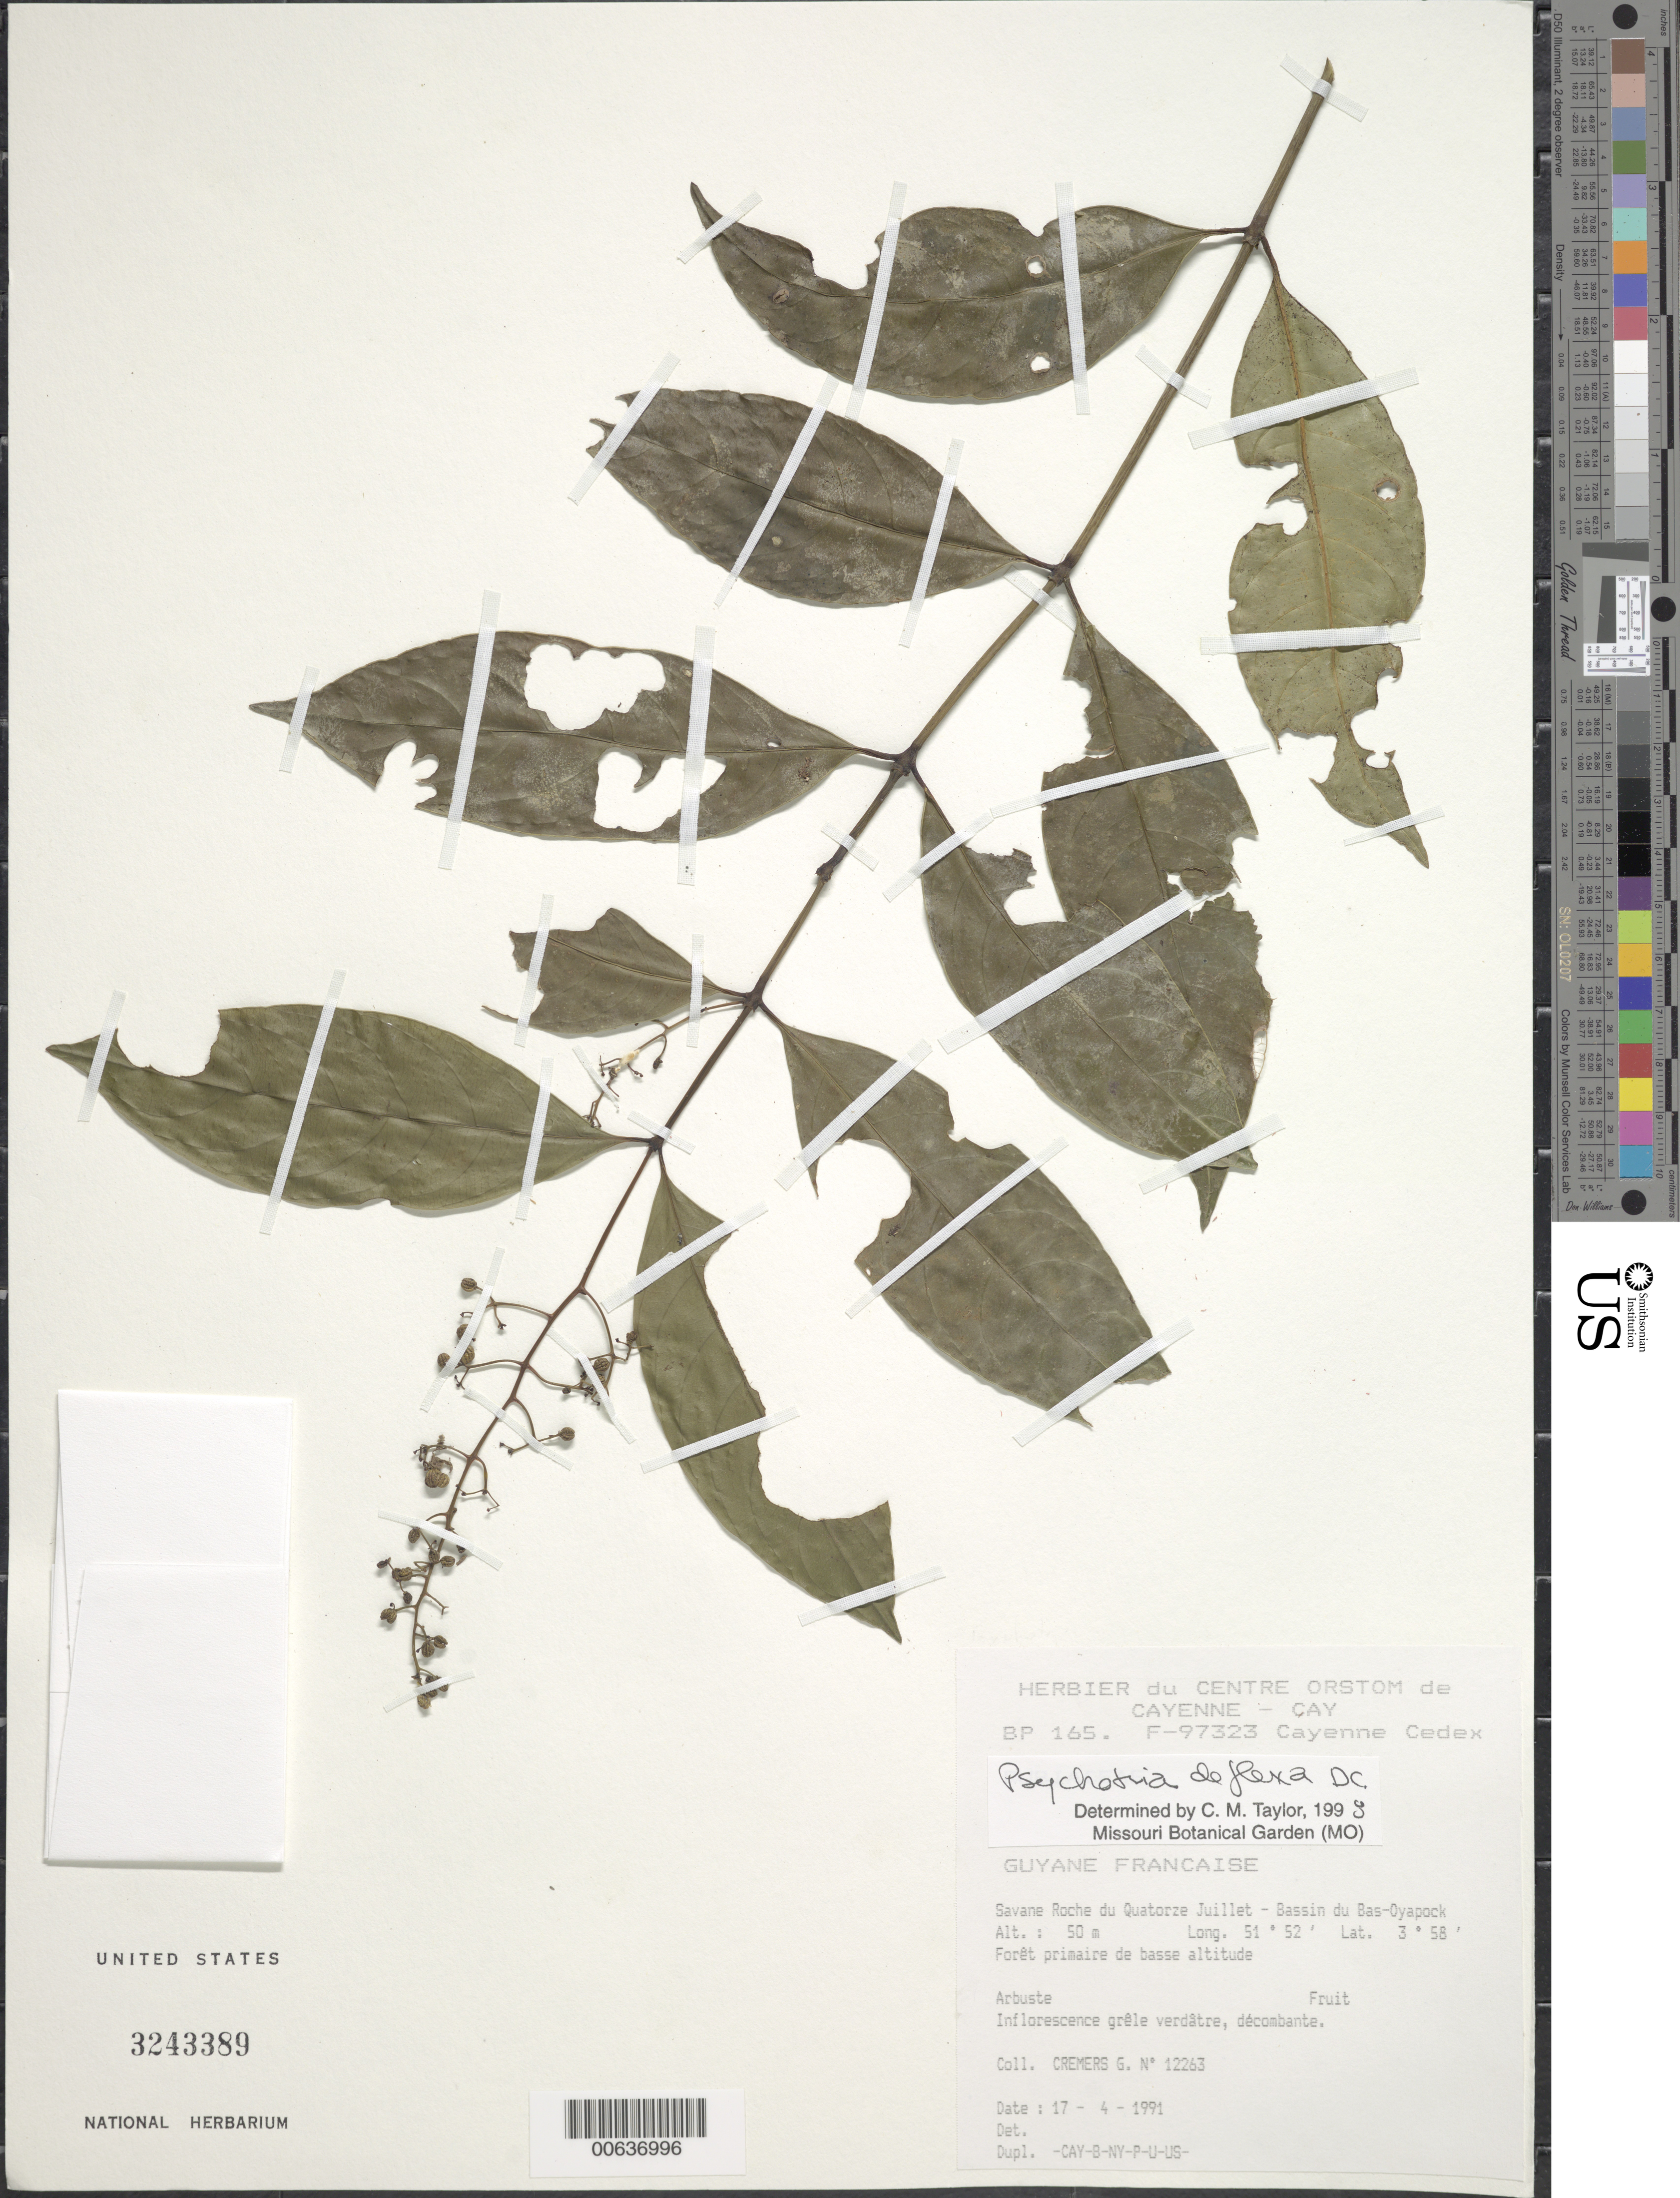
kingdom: Plantae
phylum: Tracheophyta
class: Magnoliopsida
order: Gentianales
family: Rubiaceae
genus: Palicourea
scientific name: Palicourea deflexa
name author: (DC.) Borhidi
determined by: Kirkbride, J. H., Jr.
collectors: G. Cremers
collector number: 12263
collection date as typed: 17-Apr-91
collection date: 1991-04-17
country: French Guiana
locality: Savane Roche du Quatorze Juillet, Bassin du Bas-Oyapock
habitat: Low primary forest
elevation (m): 50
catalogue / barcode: US 3243389